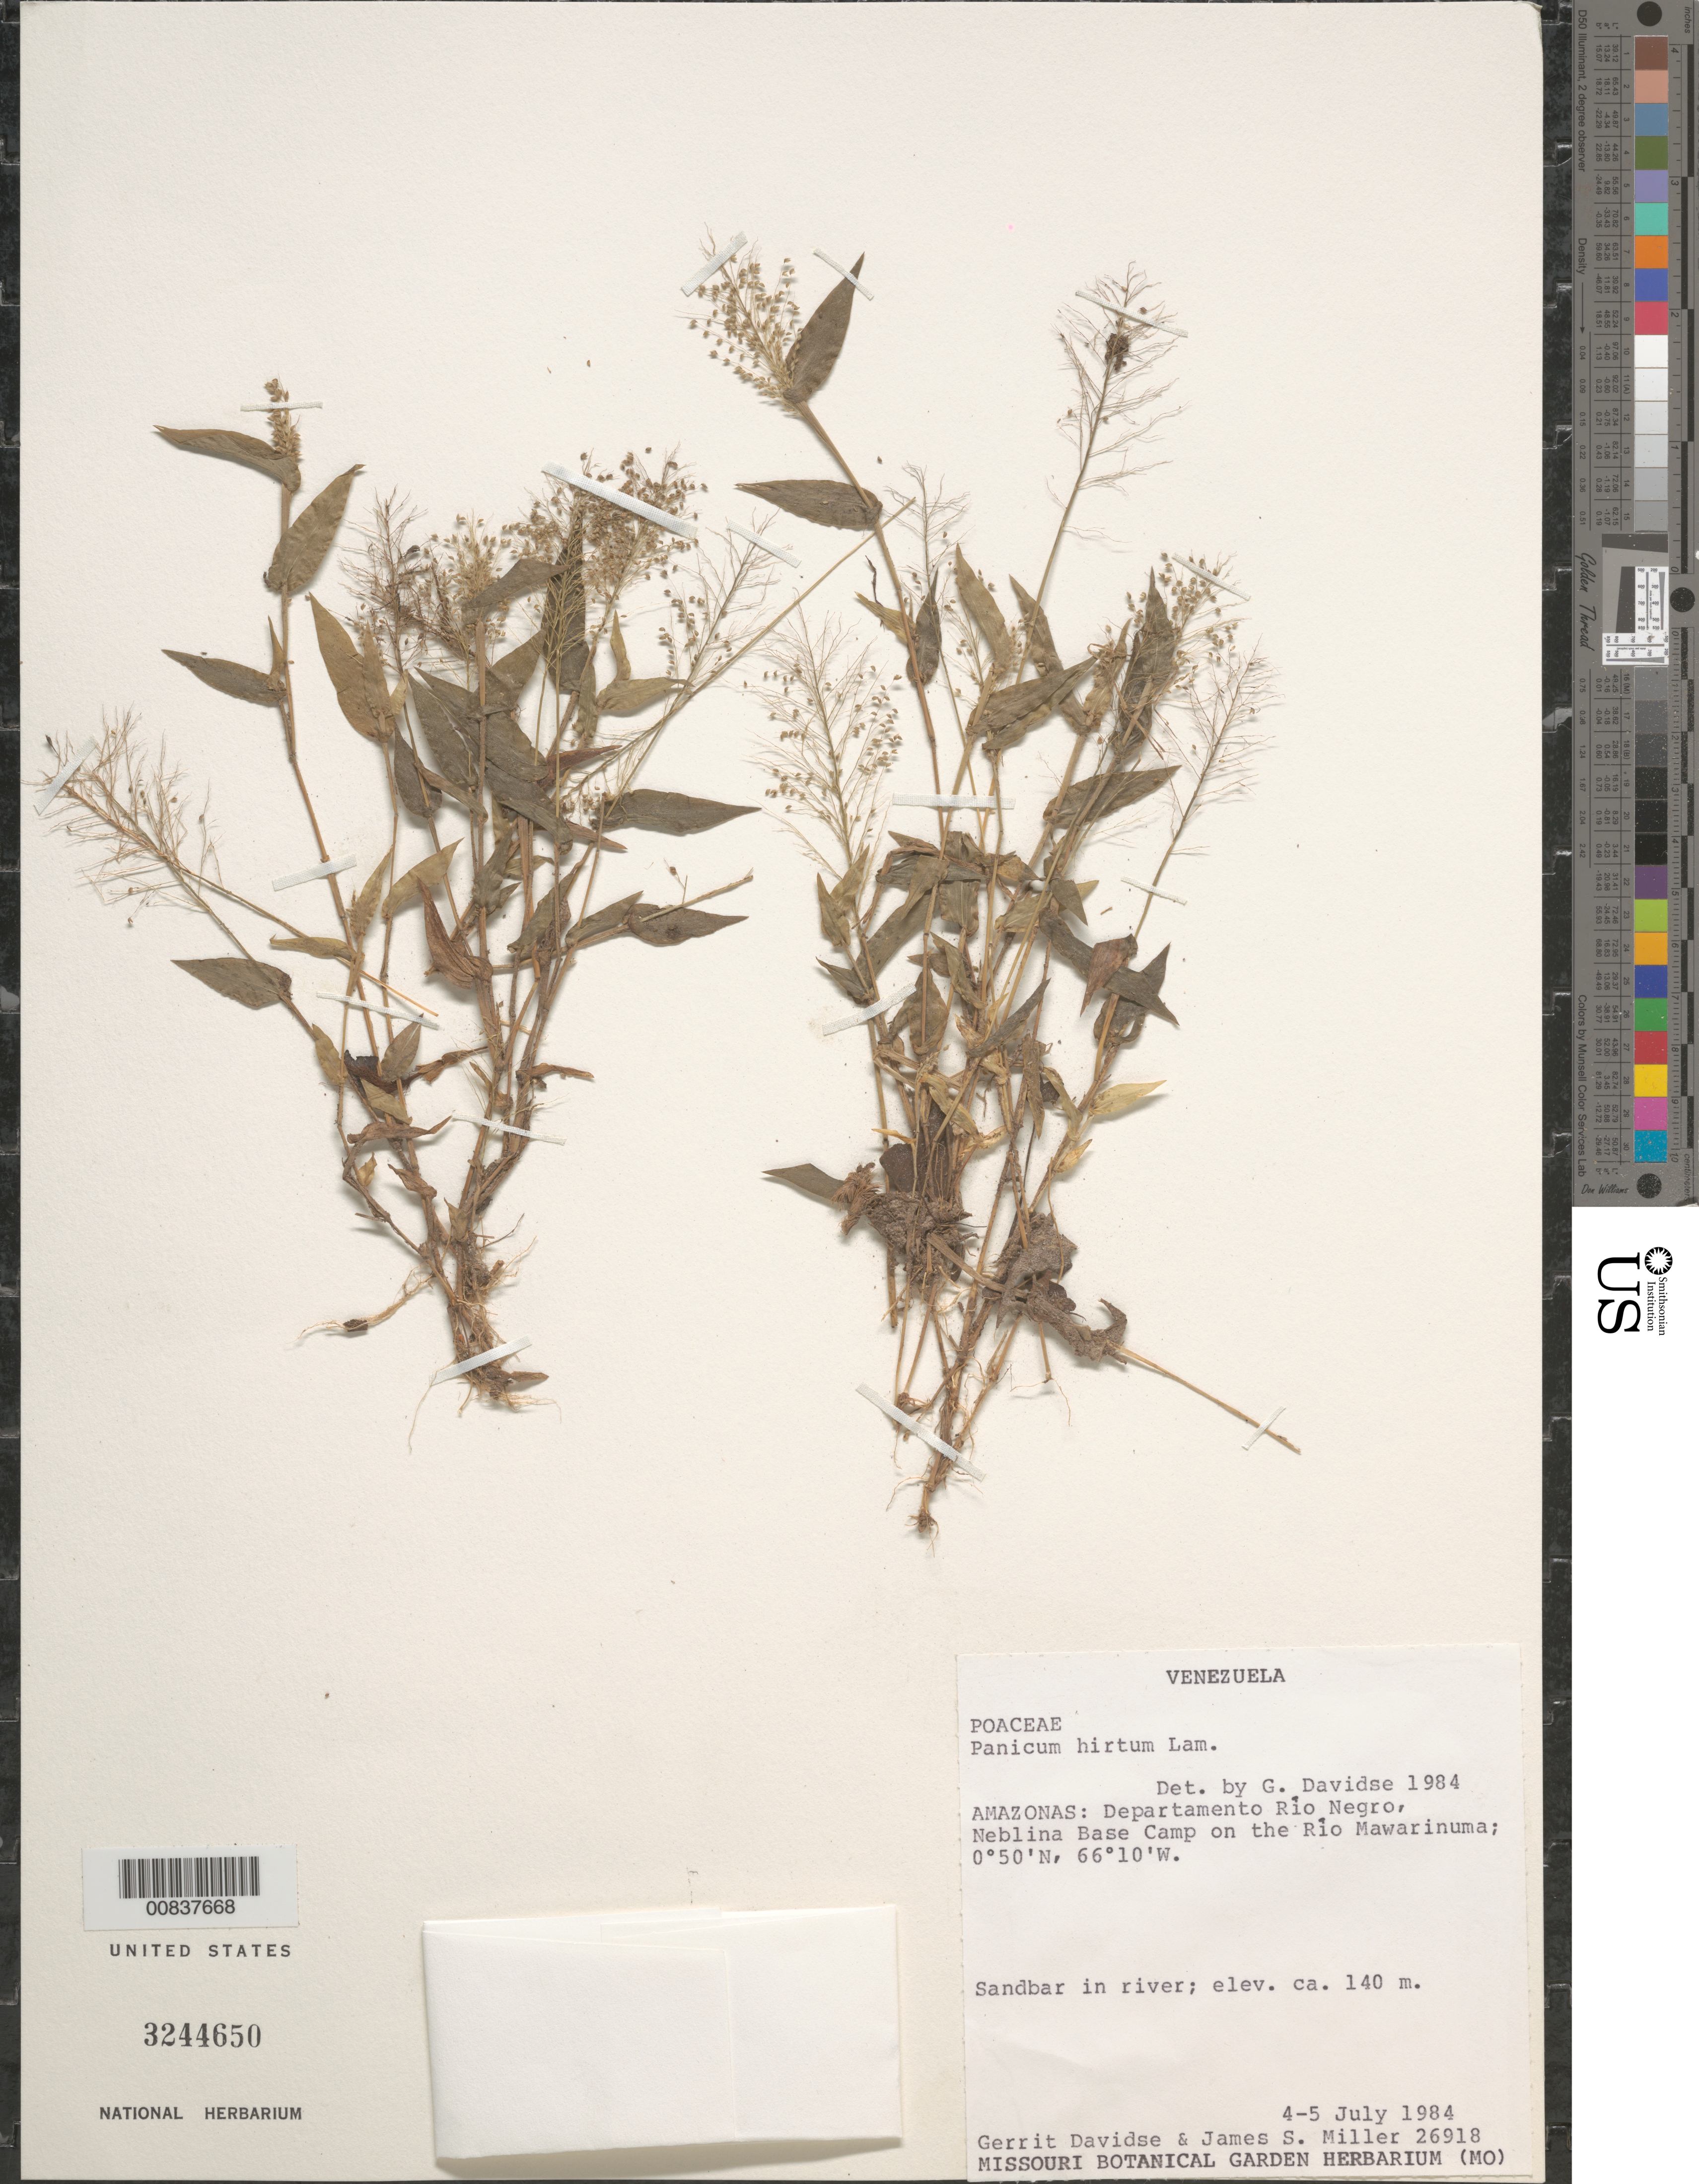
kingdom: Plantae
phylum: Tracheophyta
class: Liliopsida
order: Poales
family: Poaceae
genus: Panicum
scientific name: Panicum hirtum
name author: Lam.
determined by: Davidse, Gerrit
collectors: G. Davidse & J. S. Miller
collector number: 26918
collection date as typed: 4-Jul-84 to 5-Jul-84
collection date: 1984-07-04/1984-07-05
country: Venezuela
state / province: Amazonas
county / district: Río Negro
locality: Neblina Base Camp, Río Mawarinuma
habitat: Sandbar in river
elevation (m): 140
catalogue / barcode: US 3244650